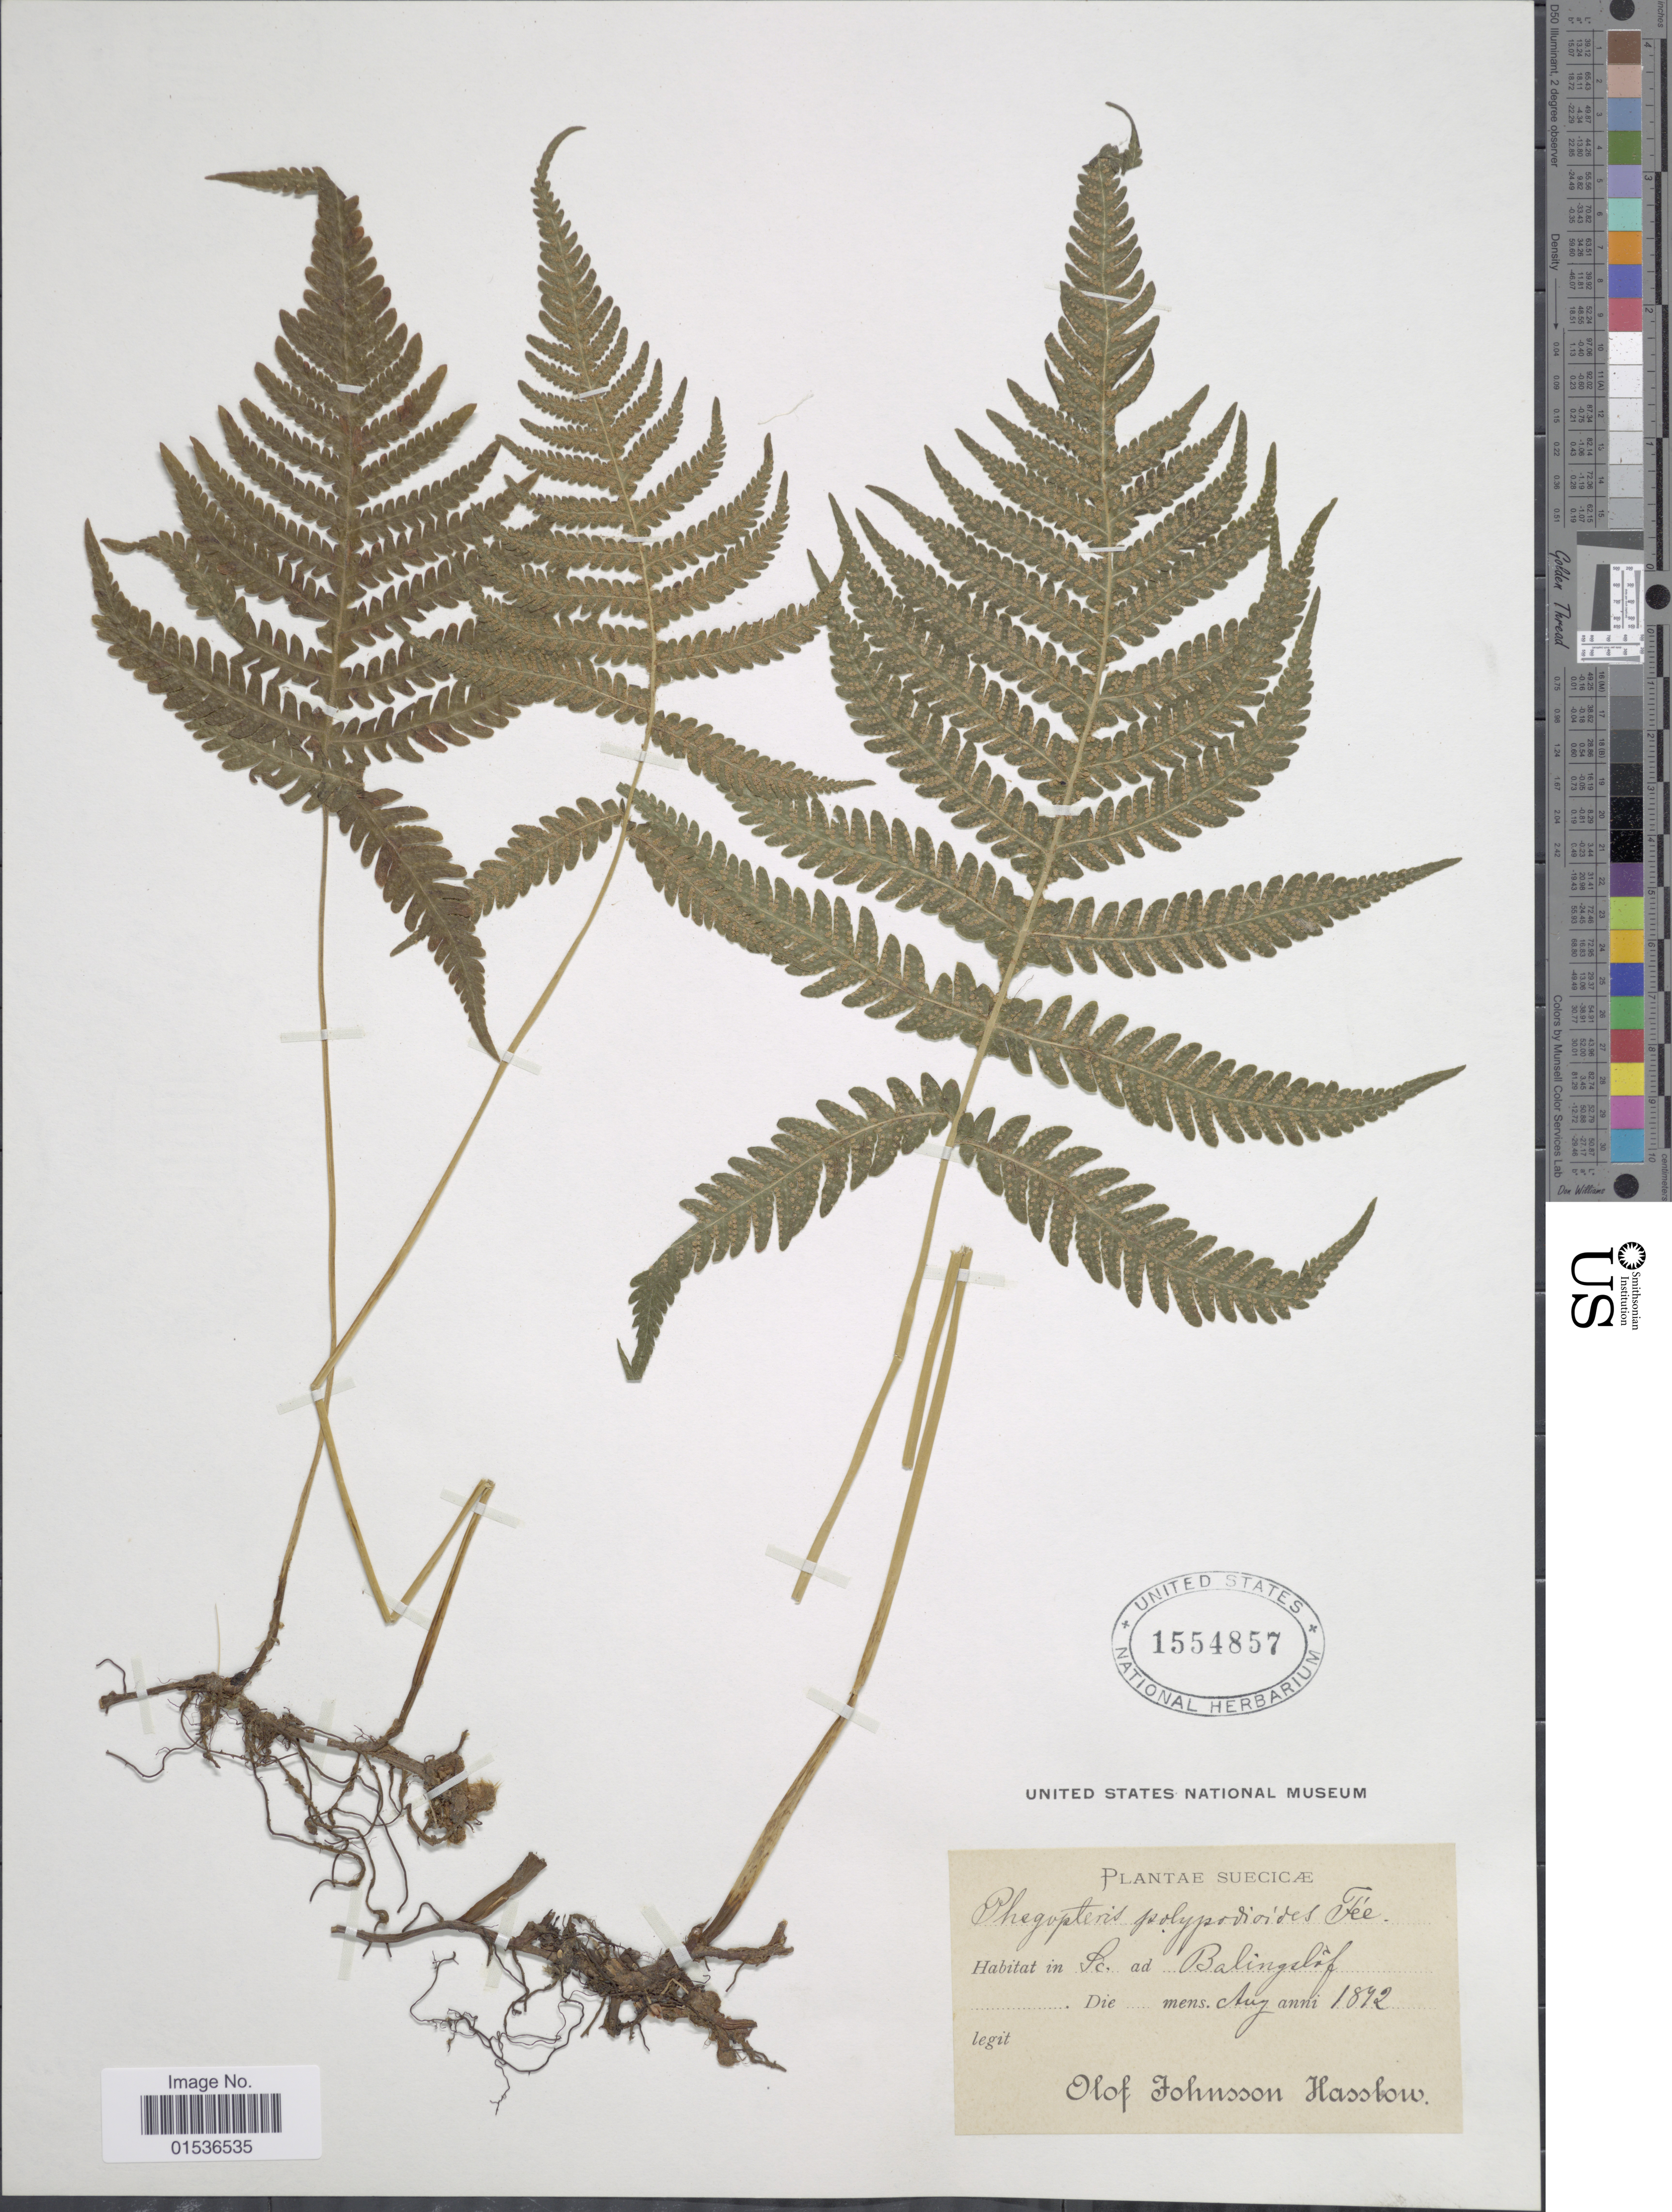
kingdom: Plantae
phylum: Tracheophyta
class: Polypodiopsida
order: Polypodiales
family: Thelypteridaceae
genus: Phegopteris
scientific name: Phegopteris connectilis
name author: (Michx.) Watt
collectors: O. Hasslow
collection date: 1892-08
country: Sweden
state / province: Skåne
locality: Balingslöf [Ballingslöv]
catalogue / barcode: US 1554857